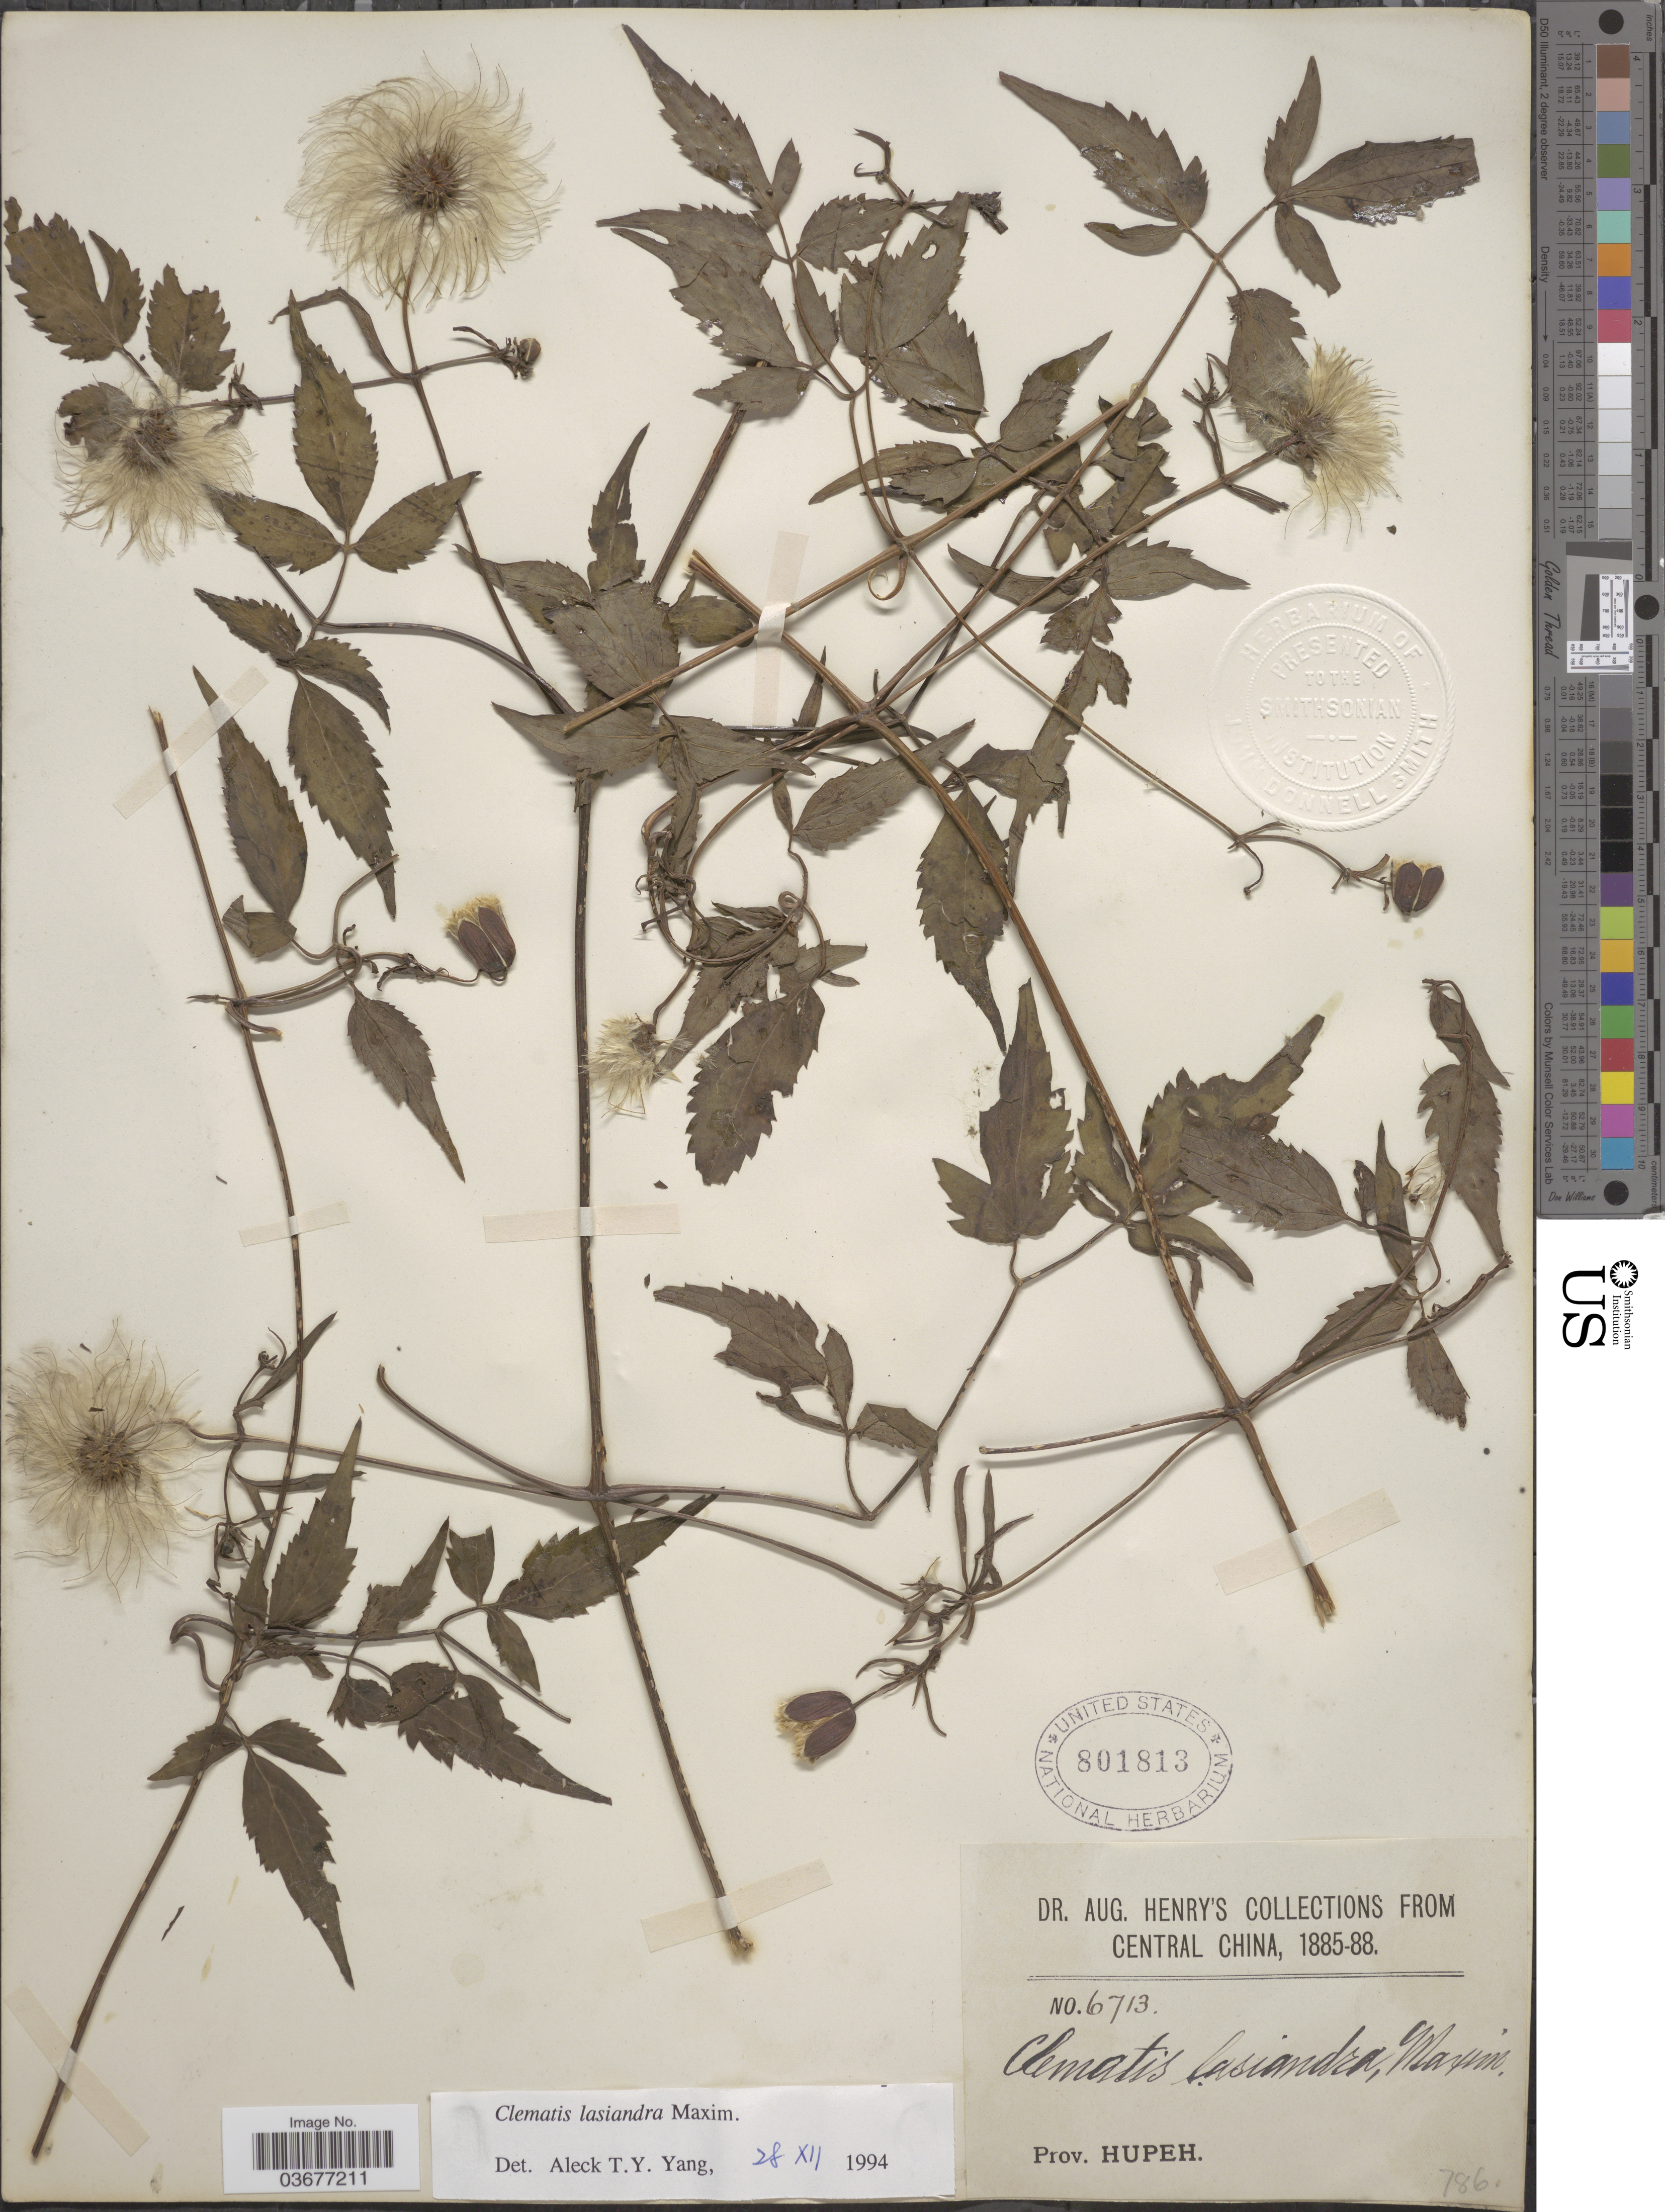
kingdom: Plantae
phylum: Tracheophyta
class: Magnoliopsida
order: Ranunculales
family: Ranunculaceae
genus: Clematis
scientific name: Clematis lasiandra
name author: Maxim.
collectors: A. Henry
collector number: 6713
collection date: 1885/1888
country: China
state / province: Hubei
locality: Central China. Prov. Hupeh.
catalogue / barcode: US 801813